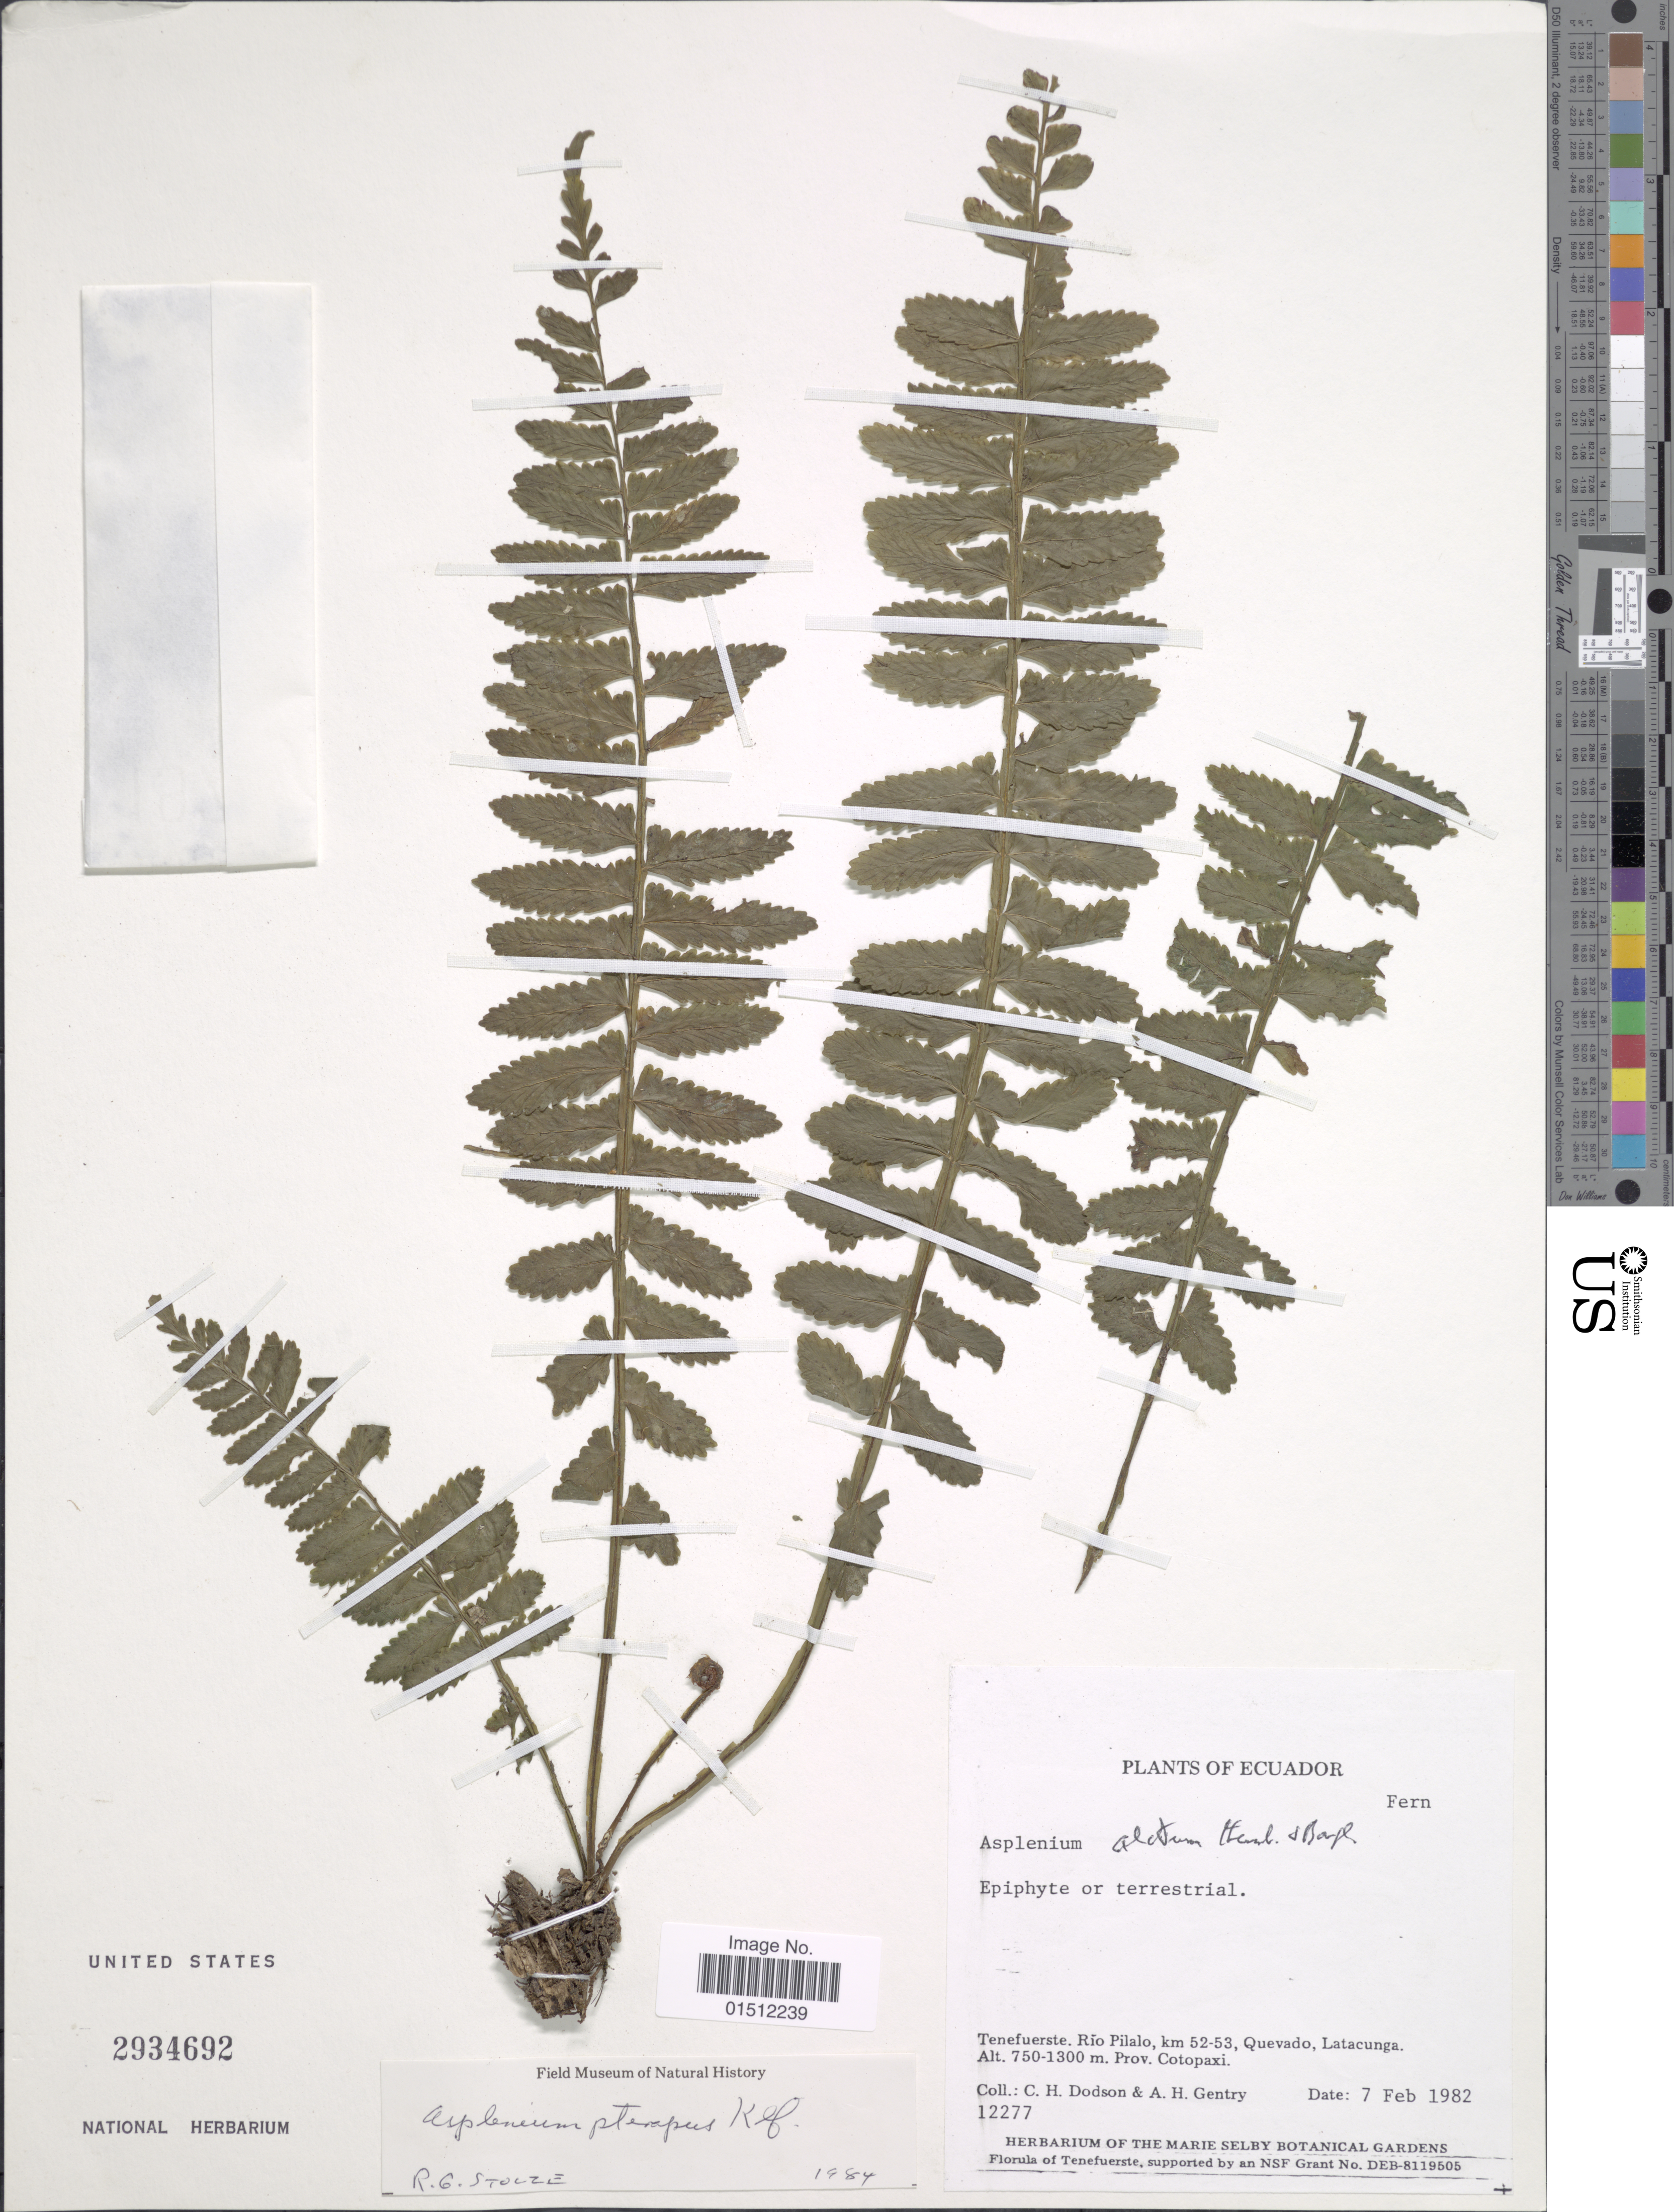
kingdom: Plantae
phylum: Tracheophyta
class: Polypodiopsida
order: Polypodiales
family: Aspleniaceae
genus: Asplenium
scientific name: Asplenium pteropus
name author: Kaulf.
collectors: C. H. Dodson & A. H. Gentry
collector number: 12277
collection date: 1982-02-07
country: Ecuador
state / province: Cotopaxi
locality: Tenefuerste. Rio Pilalo, km 52-53, Quevado, Latacunga.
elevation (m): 750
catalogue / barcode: US 2934692